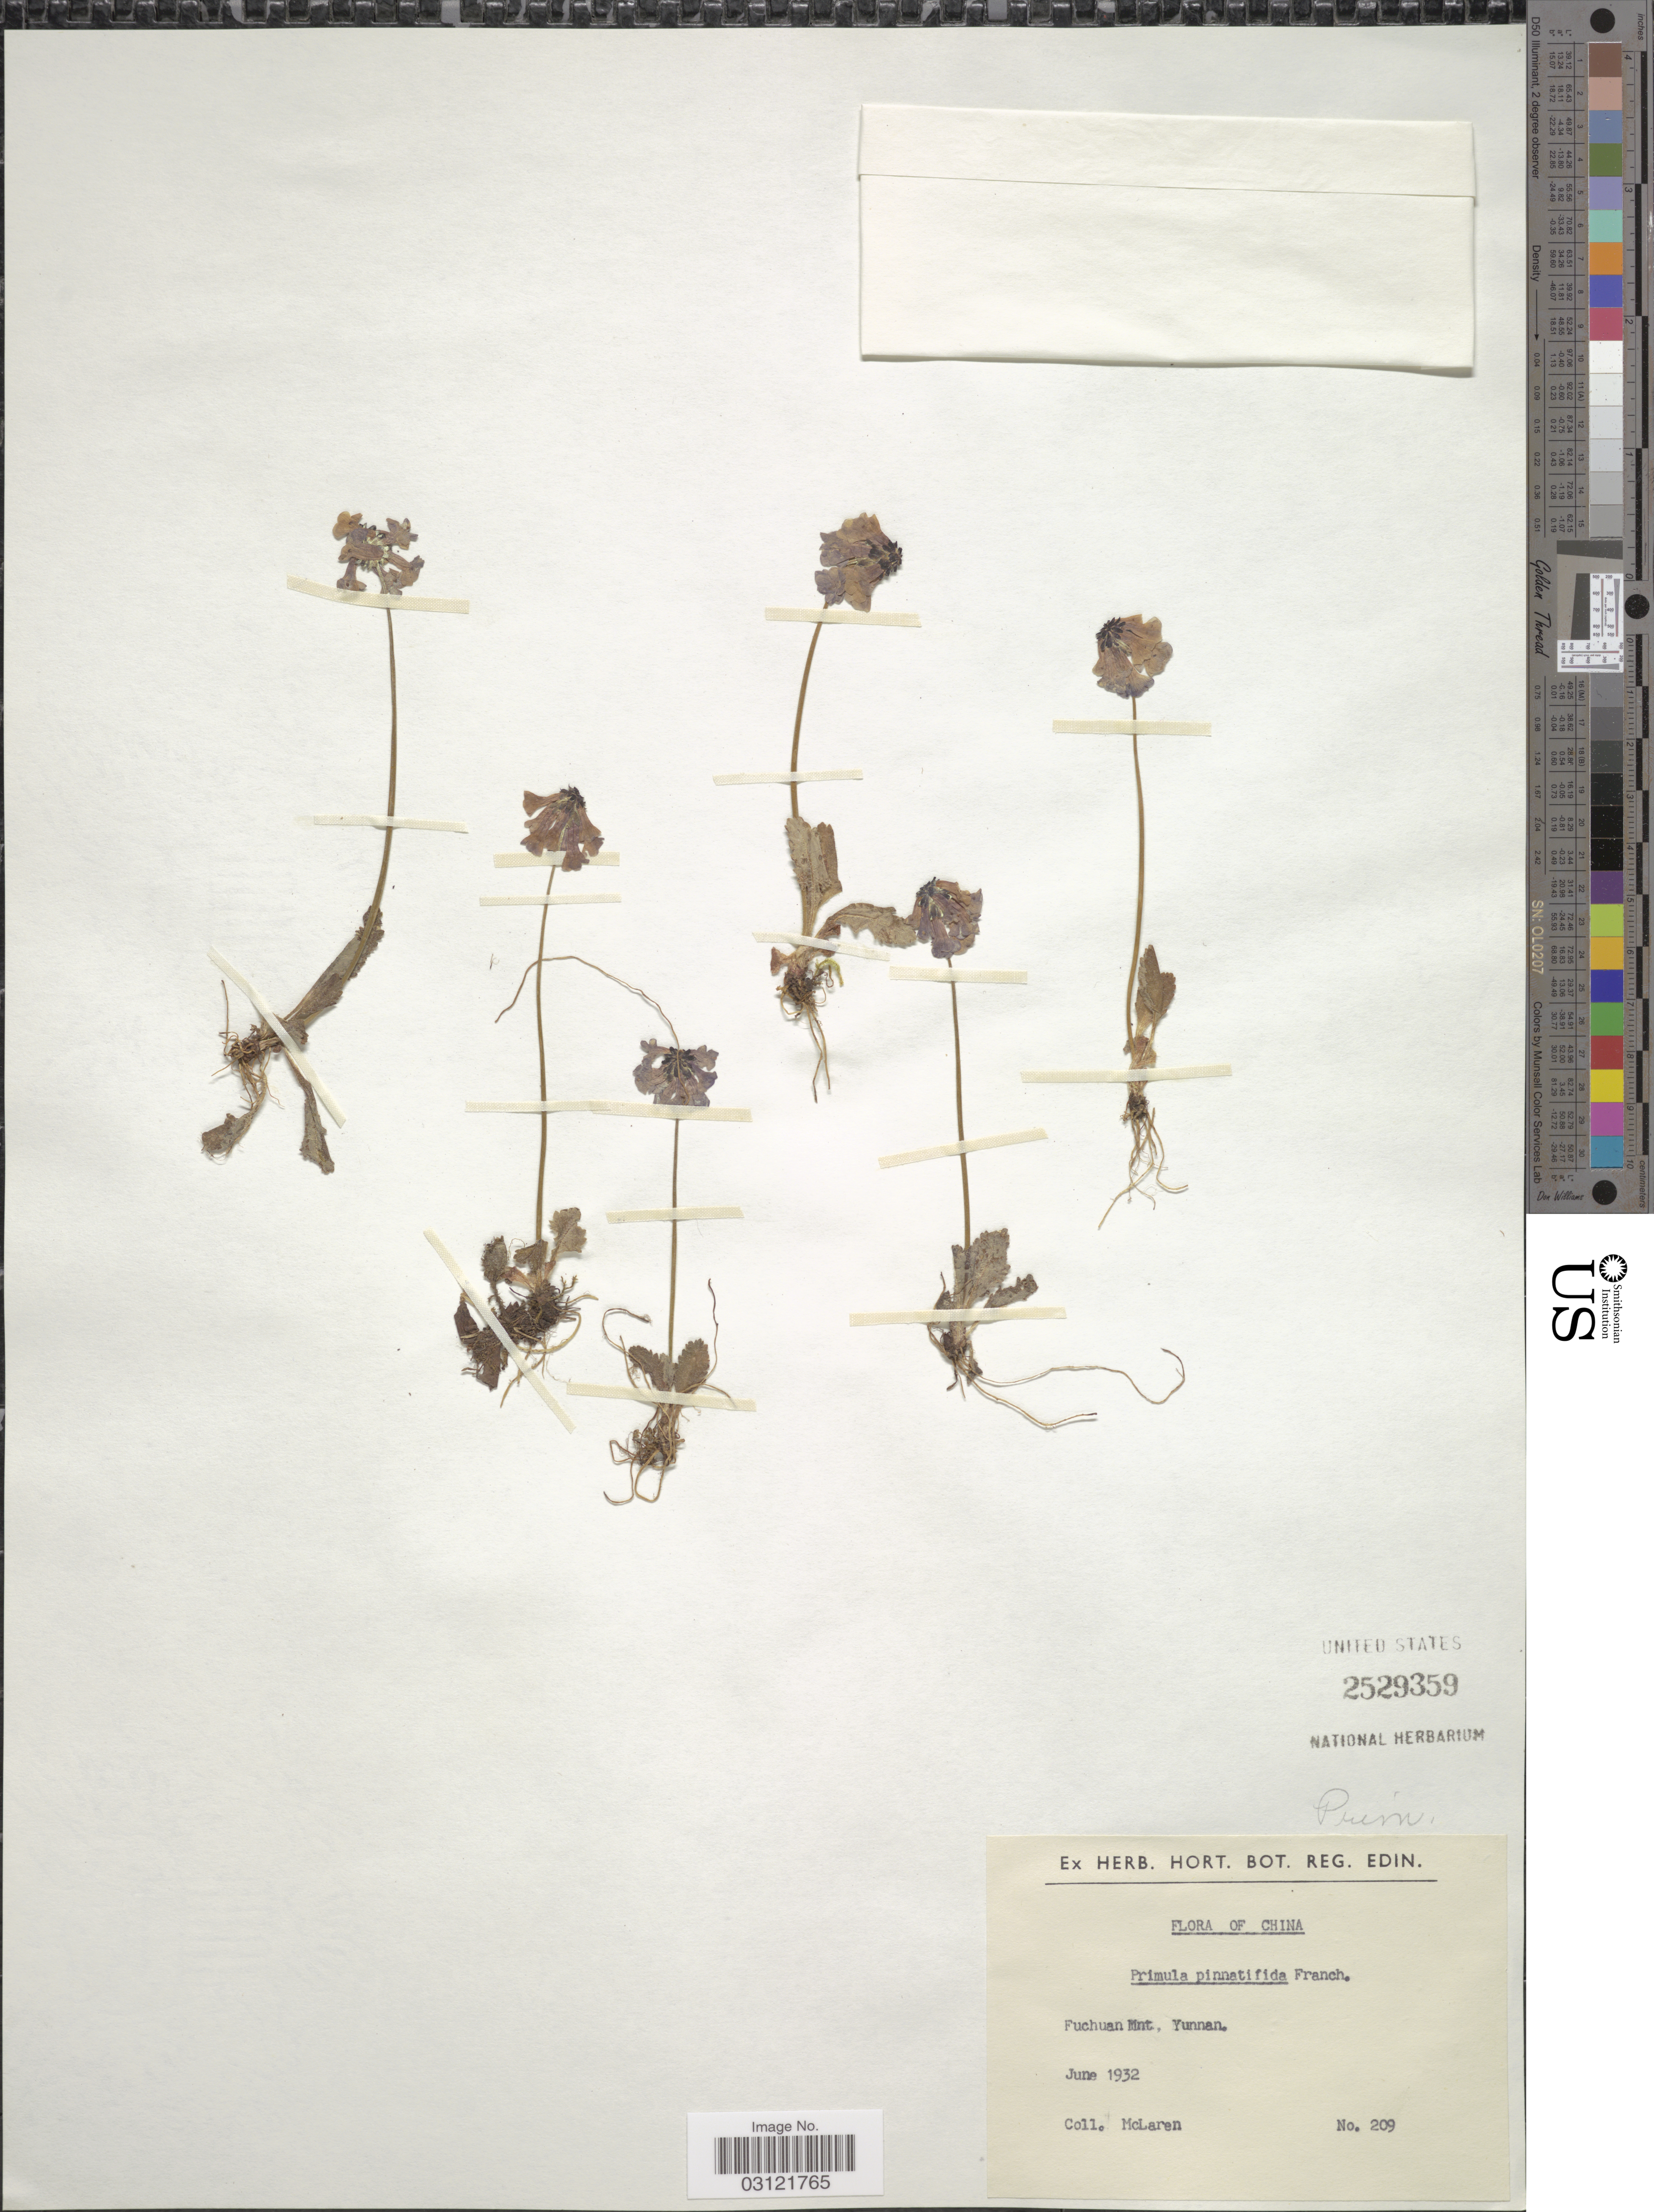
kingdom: Plantae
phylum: Tracheophyta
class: Magnoliopsida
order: Ericales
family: Primulaceae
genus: Primula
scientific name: Primula pinnatifida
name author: Franch.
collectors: McLaren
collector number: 209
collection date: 1932-06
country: China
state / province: Yunnan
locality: Fuchuan Mnt.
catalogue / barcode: US 2529359